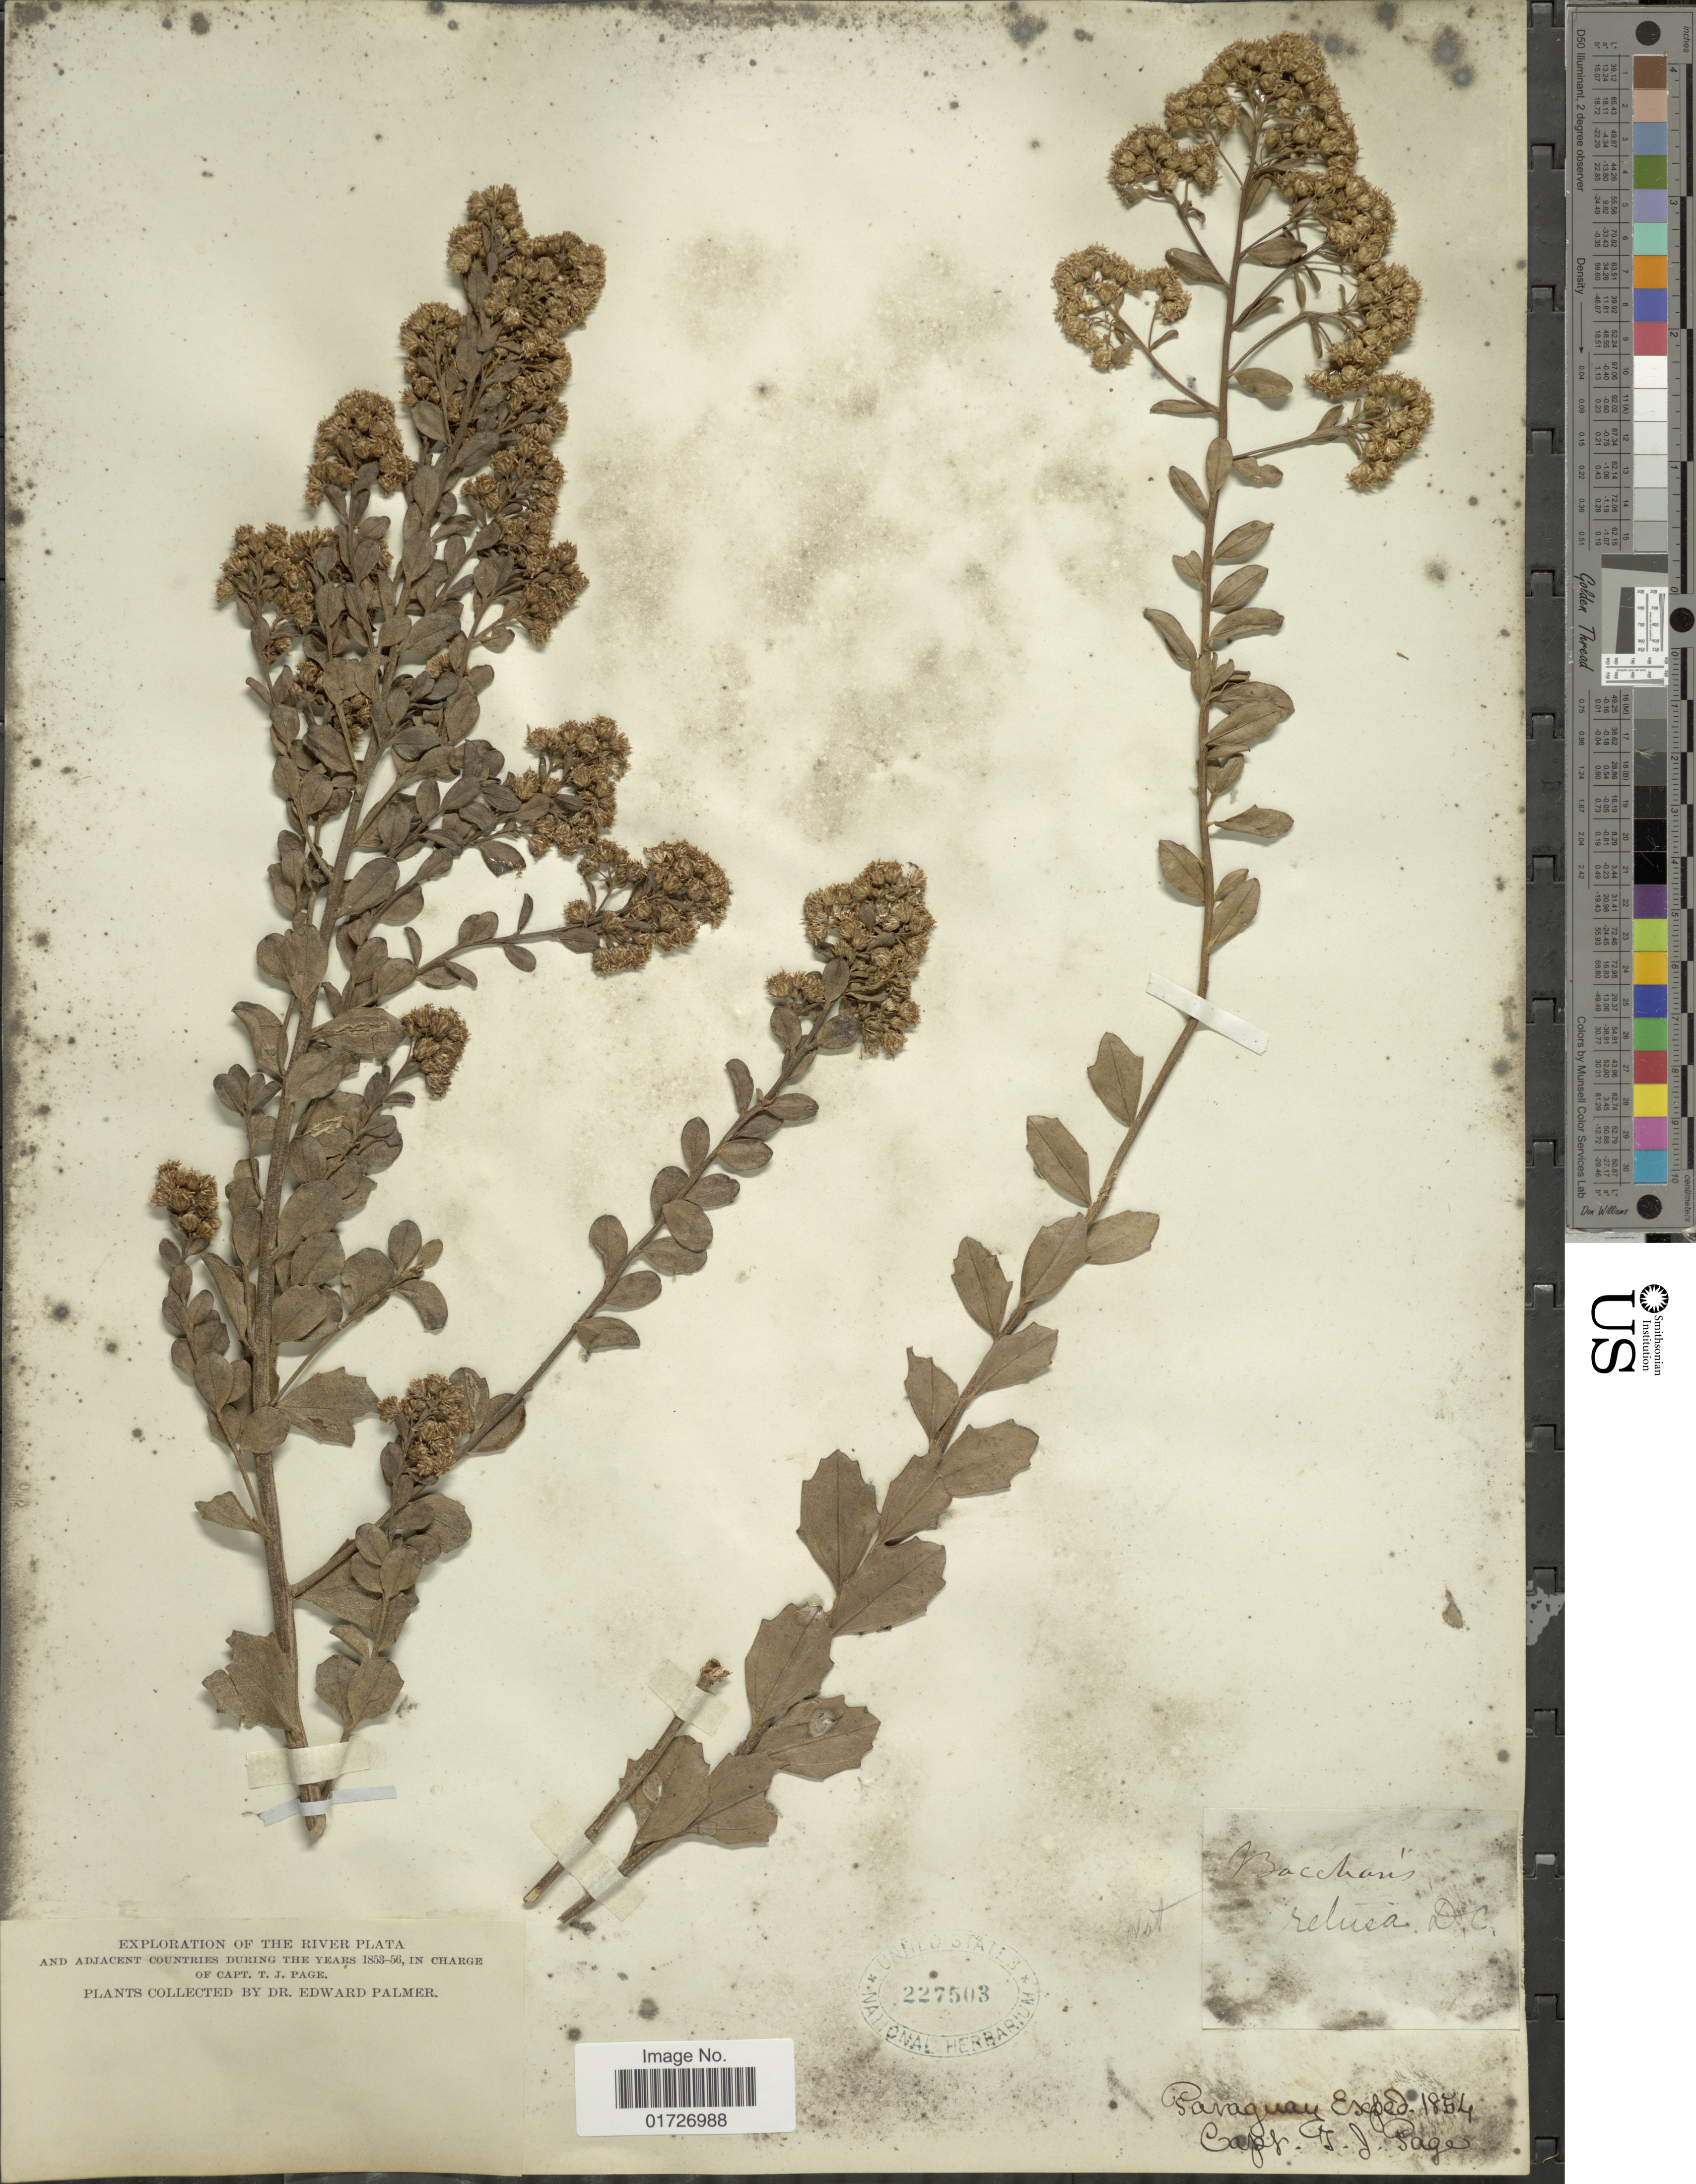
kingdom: Plantae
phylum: Tracheophyta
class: Magnoliopsida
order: Asterales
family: Asteraceae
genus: Baccharis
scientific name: Baccharis sp.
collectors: E. Palmer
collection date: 1854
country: Paraguay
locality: The River Plata.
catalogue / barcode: US 227503